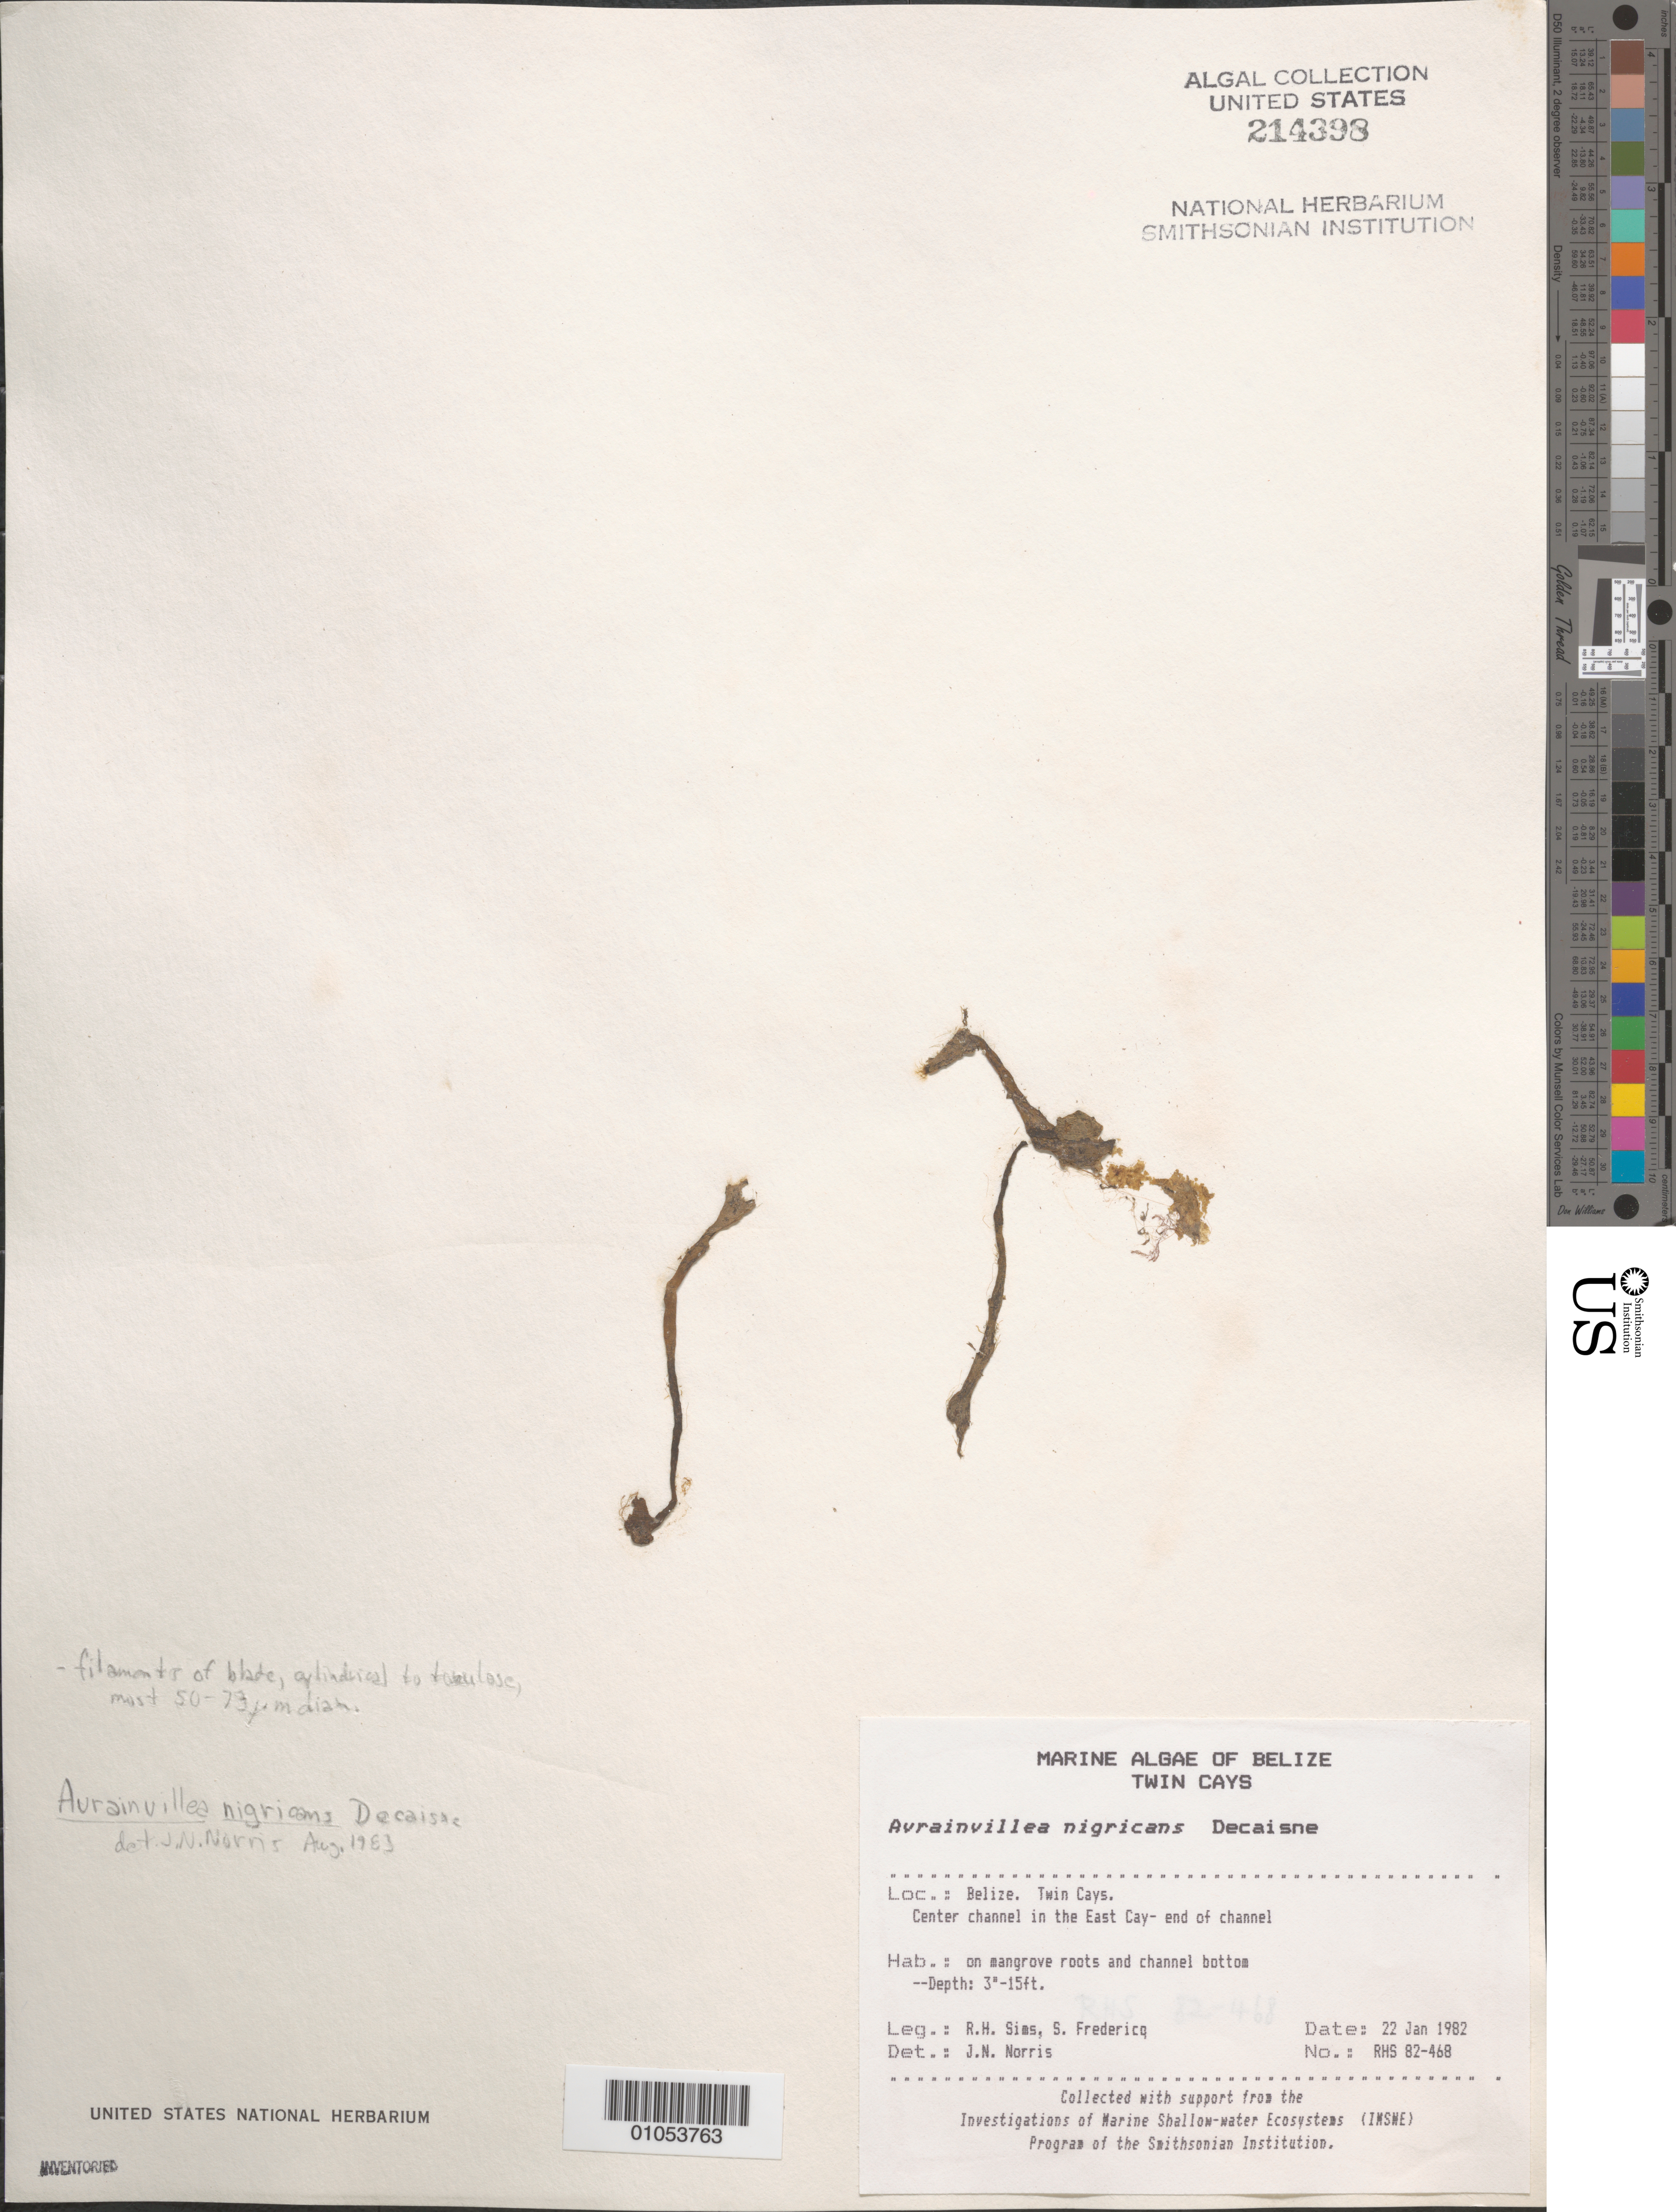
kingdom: Plantae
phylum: Chlorophyta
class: Ulvophyceae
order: Bryopsidales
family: Dichotomosiphonaceae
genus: Avrainvillea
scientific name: Avrainvillea nigricans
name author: Decne.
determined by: Norris, James N.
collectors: R. H. Sims & S. Fredericq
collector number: RHS 82-468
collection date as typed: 22 Jan 1982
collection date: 1982-01-22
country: Belize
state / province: Stann Creek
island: Twin Cays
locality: Center channel in the East Cay end of channel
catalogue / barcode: US 214398